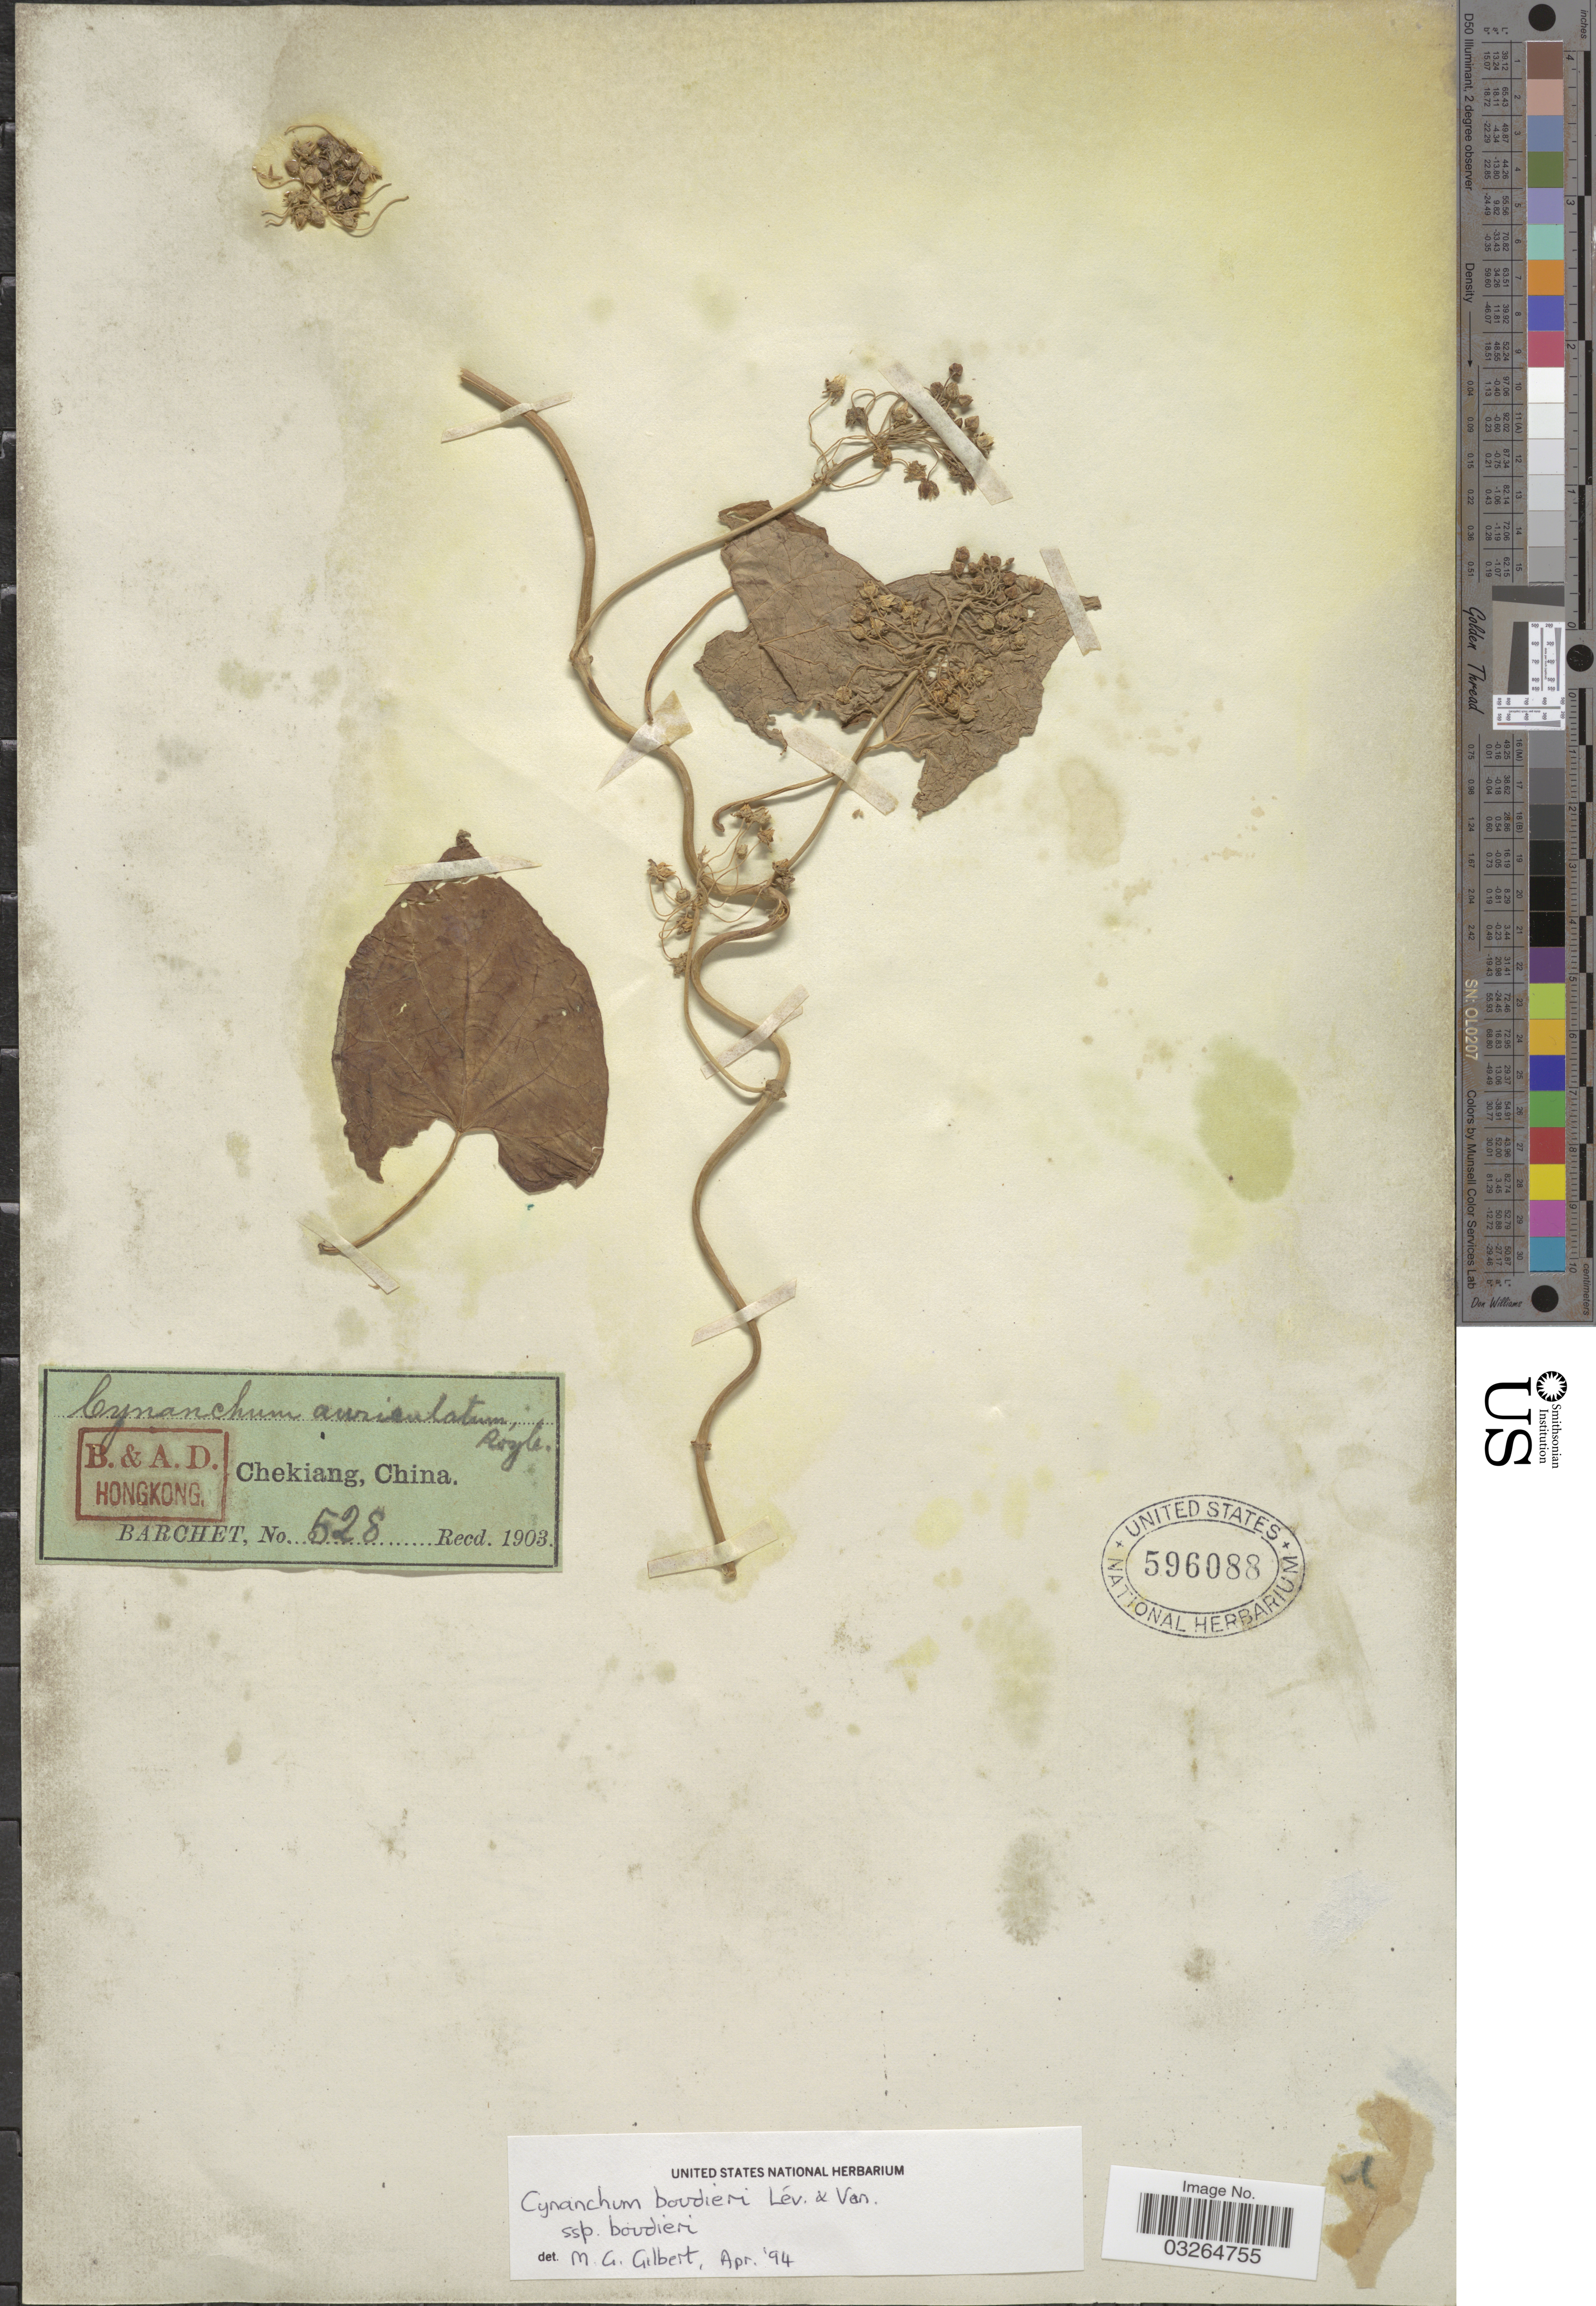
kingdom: Plantae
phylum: Tracheophyta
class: Magnoliopsida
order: Gentianales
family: Apocynaceae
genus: Cynanchum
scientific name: Cynanchum boudieri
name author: H. Lév. & Vaniot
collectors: S. P. Barchet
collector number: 528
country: China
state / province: Zhejiang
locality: Chekiang.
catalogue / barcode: US 596088